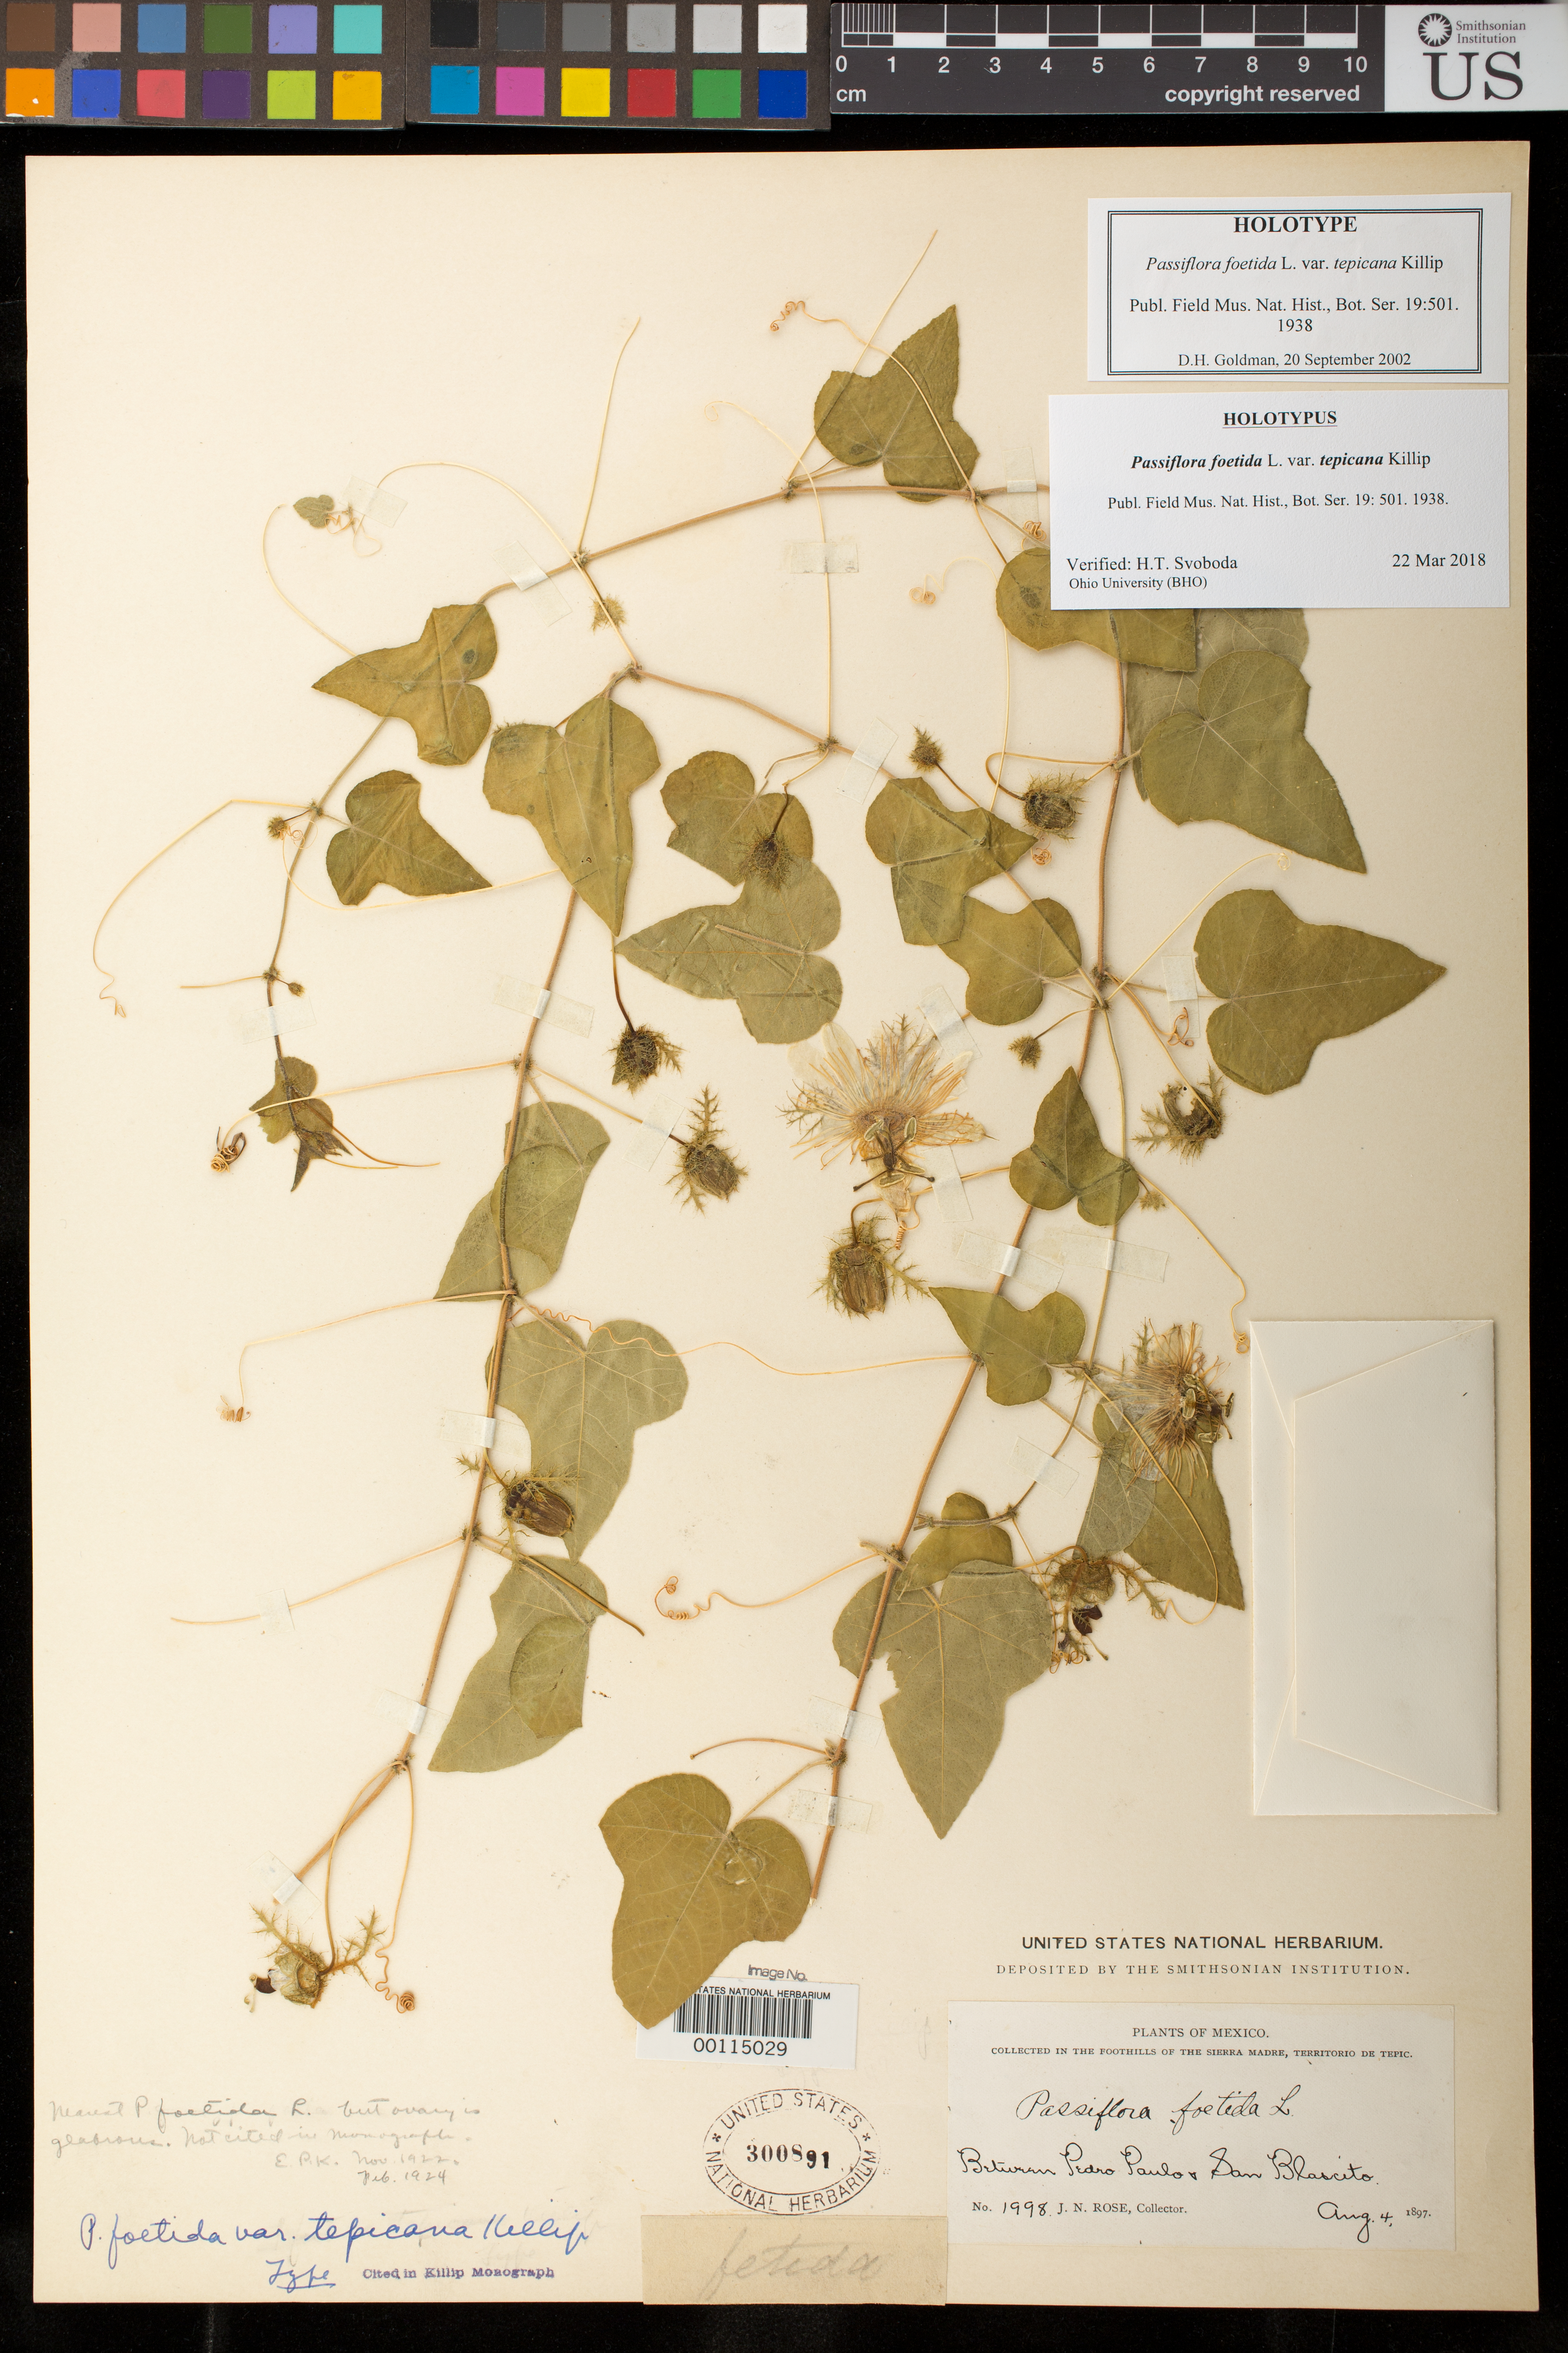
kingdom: Plantae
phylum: Tracheophyta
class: Magnoliopsida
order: Malpighiales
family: Passifloraceae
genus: Passiflora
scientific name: Passiflora foetida var. tepicana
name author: Killip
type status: Holotype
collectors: J. N. Rose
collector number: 1998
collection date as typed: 04 Aug 1897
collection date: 1897-08-04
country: Mexico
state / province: Nayarit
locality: Tepic, between Pedro Paulo and San Blascito, foothills of Sierra Madre.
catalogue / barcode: US 300891